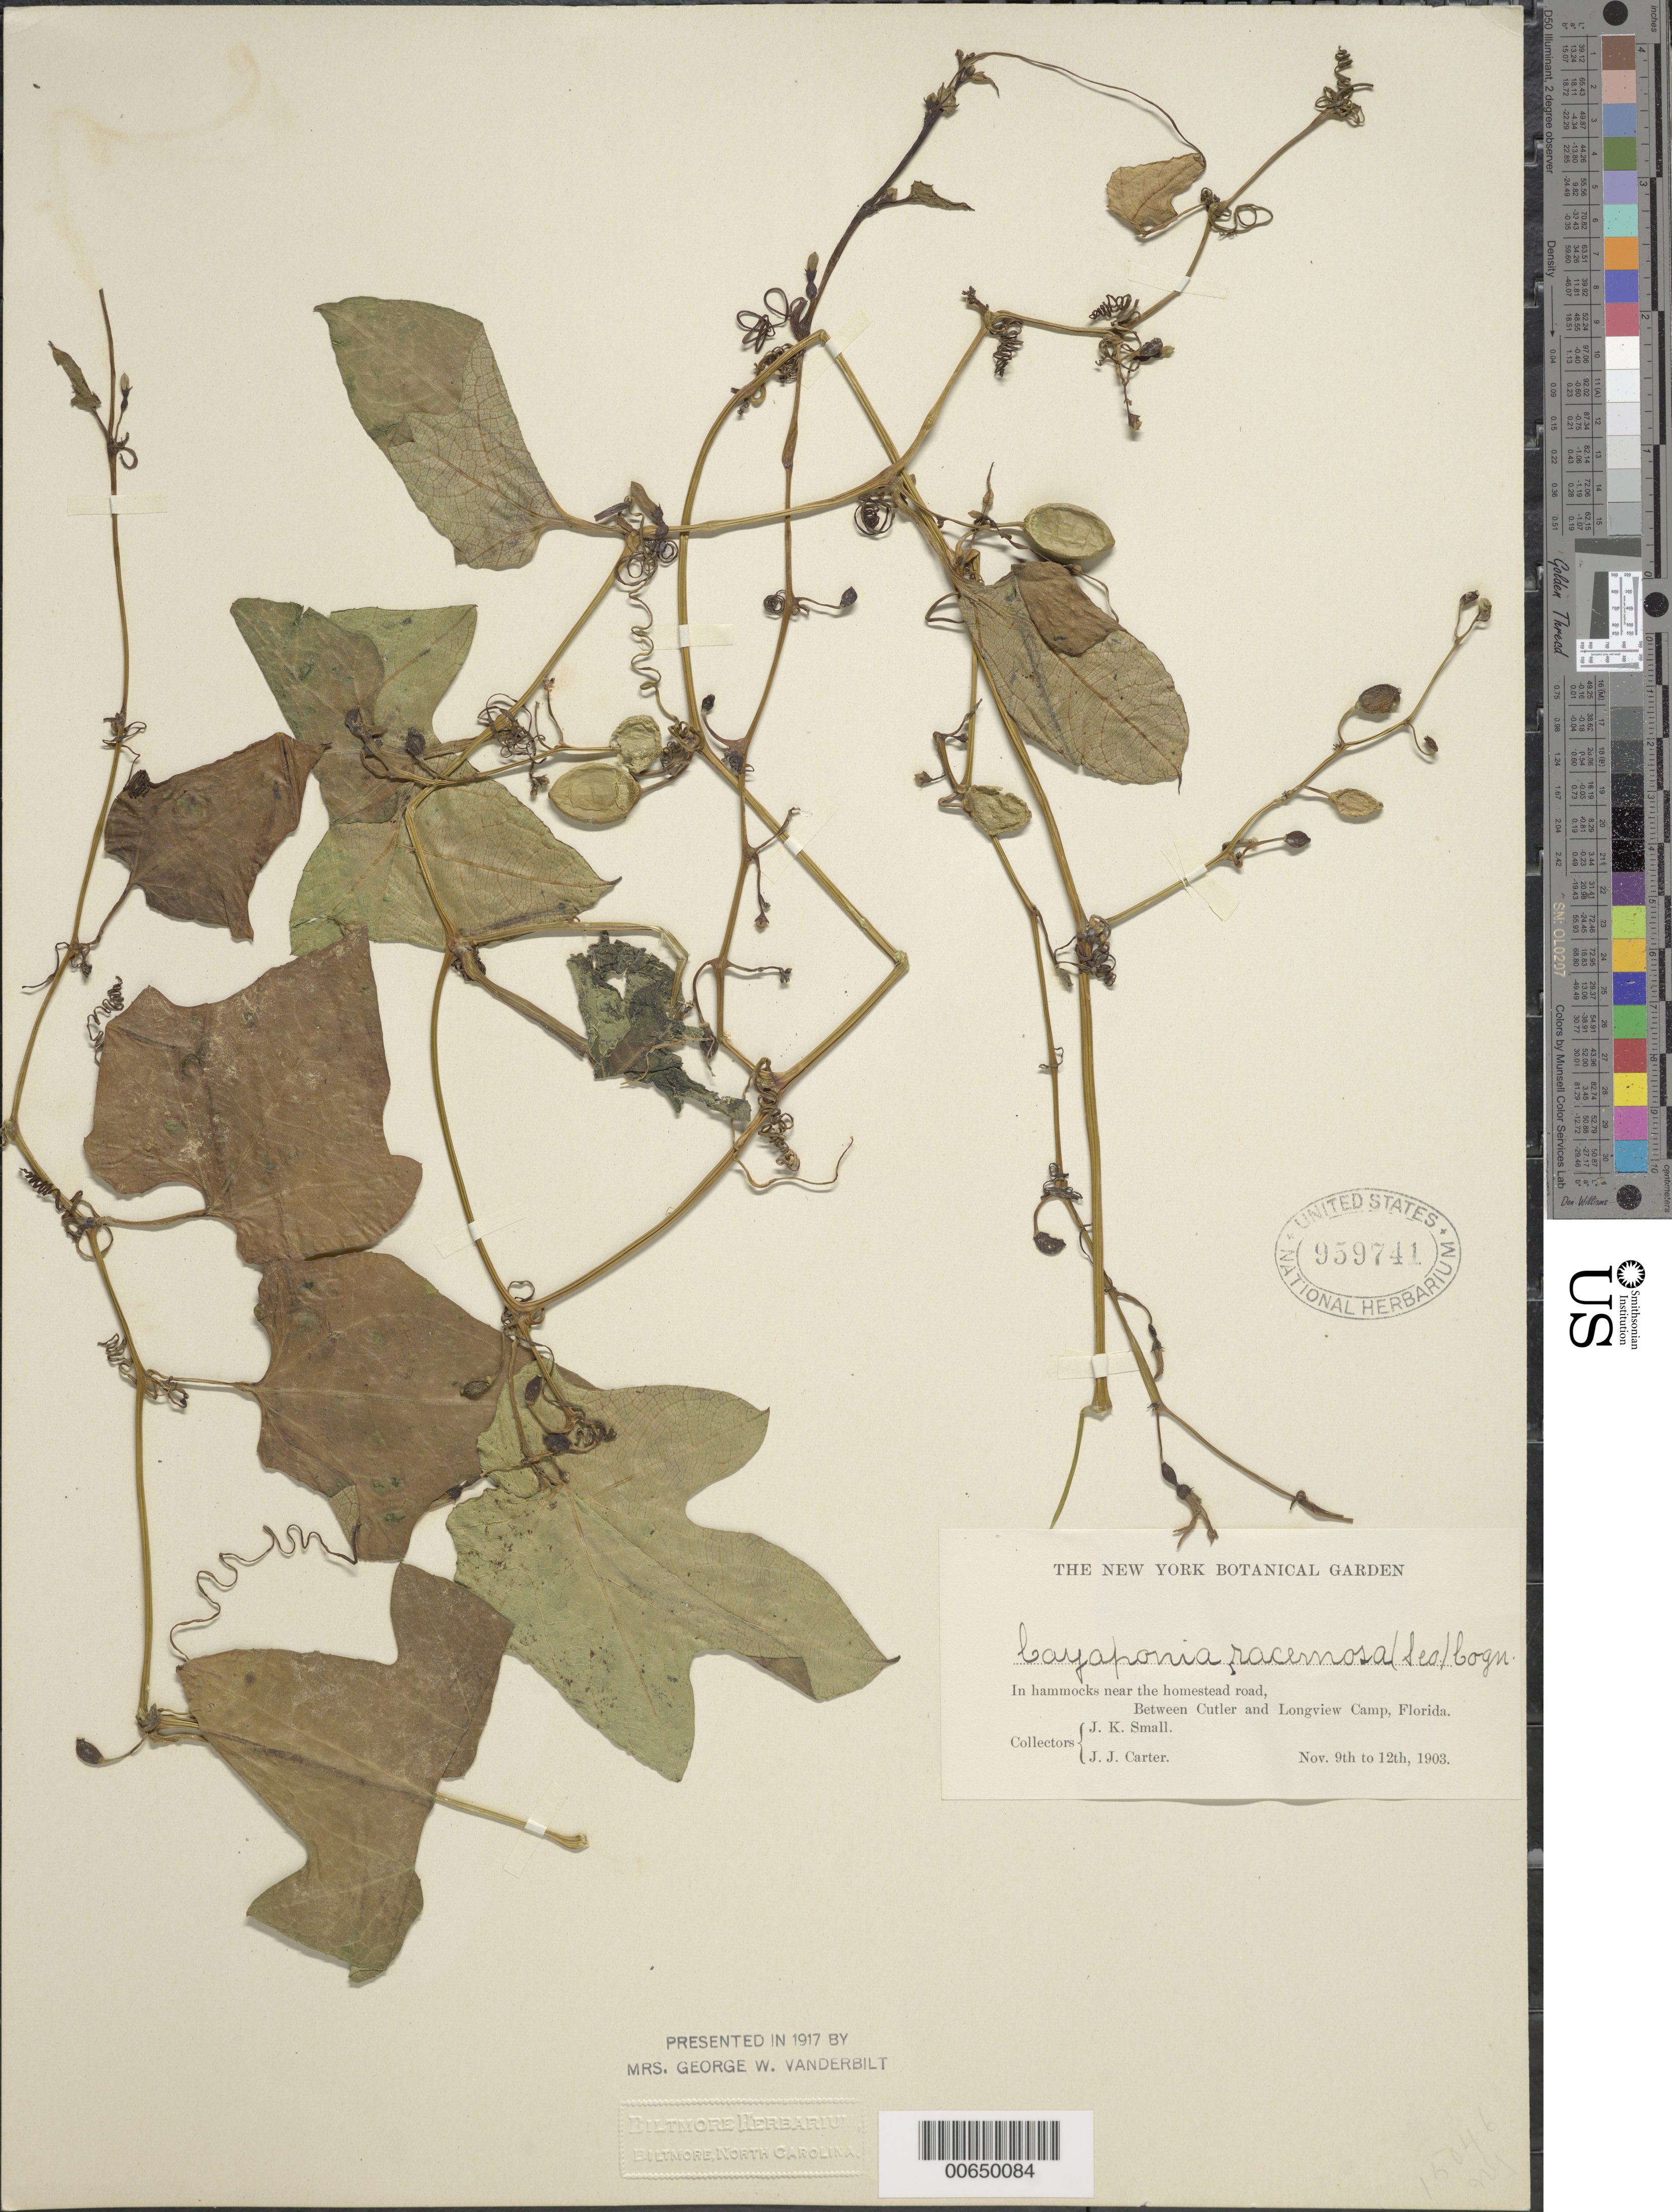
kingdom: Plantae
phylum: Tracheophyta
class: Magnoliopsida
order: Cucurbitales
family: Cucurbitaceae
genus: Cayaponia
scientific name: Cayaponia racemosa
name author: (Mill.) Cogn.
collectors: F. Rugel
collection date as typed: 1842 to -- --- 1849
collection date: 1842/1849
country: United States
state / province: Florida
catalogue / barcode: US 95974